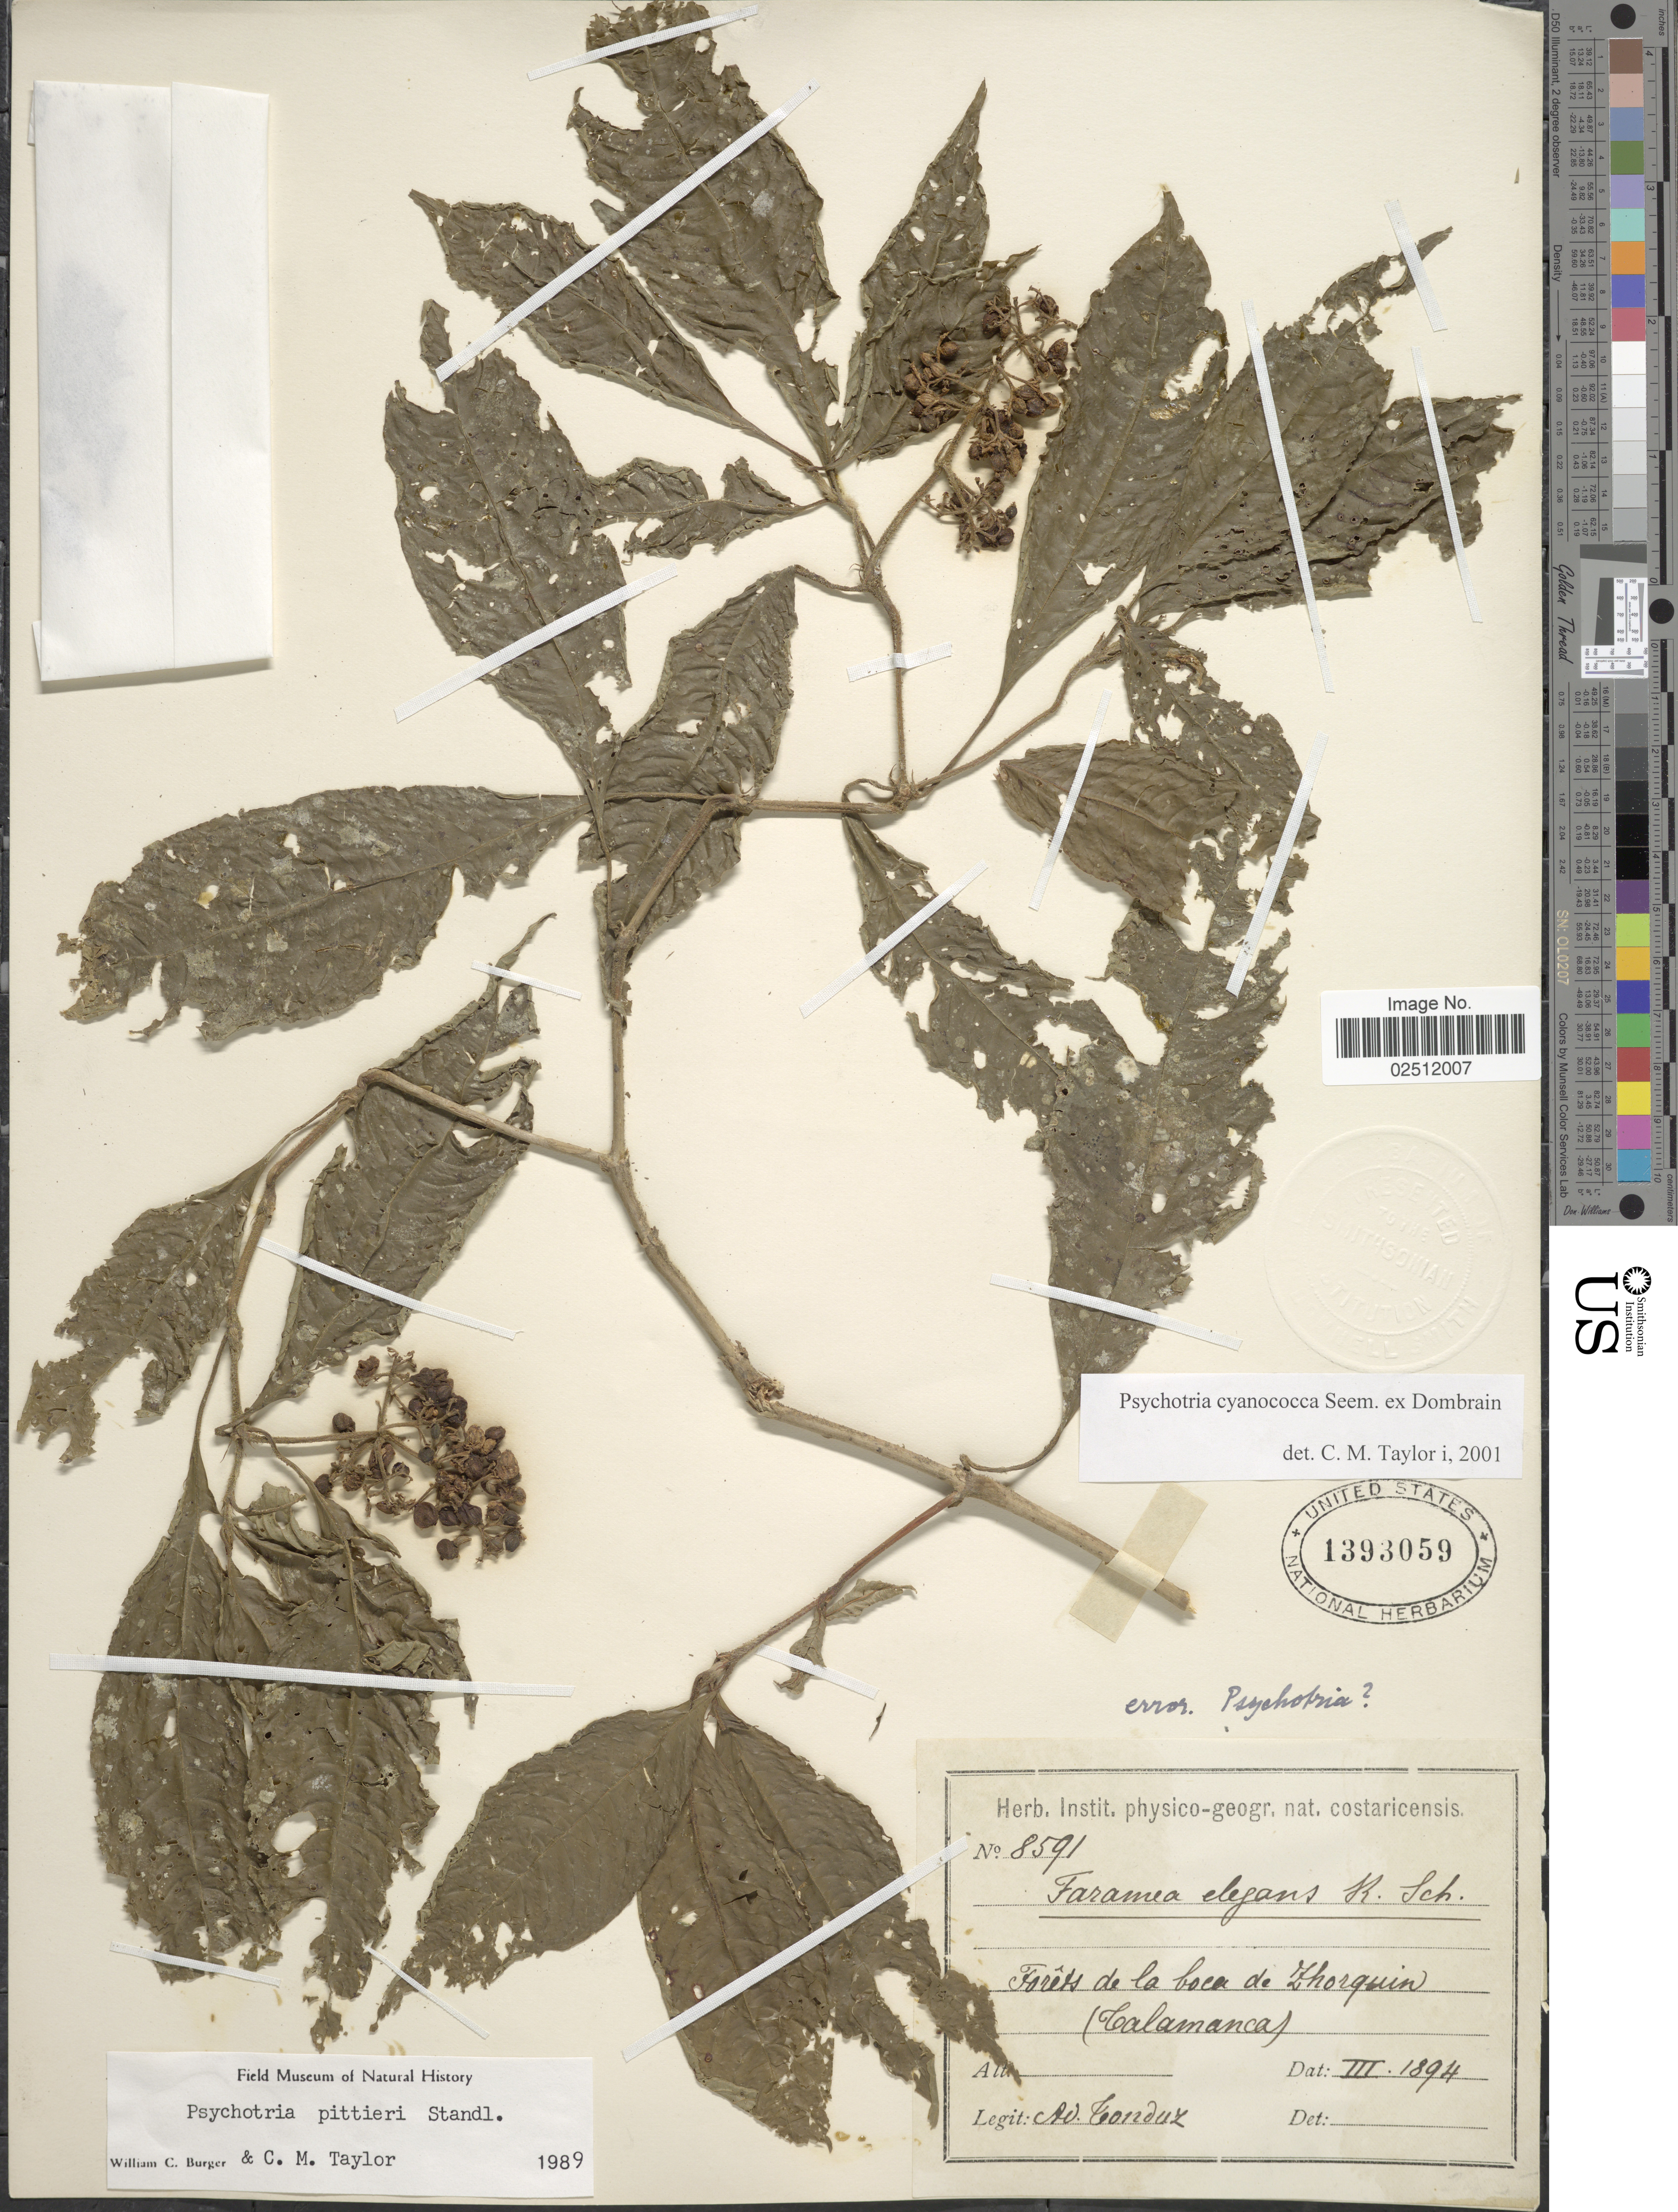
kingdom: Plantae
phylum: Tracheophyta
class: Magnoliopsida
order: Gentianales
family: Rubiaceae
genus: Psychotria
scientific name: Psychotria cyanococca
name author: Seem. ex Dombrain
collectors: A. Tonduz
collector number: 8591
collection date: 1894-03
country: Costa Rica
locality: Forêts de la boca de Zhorquin (Talamanca)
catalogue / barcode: US 1393059